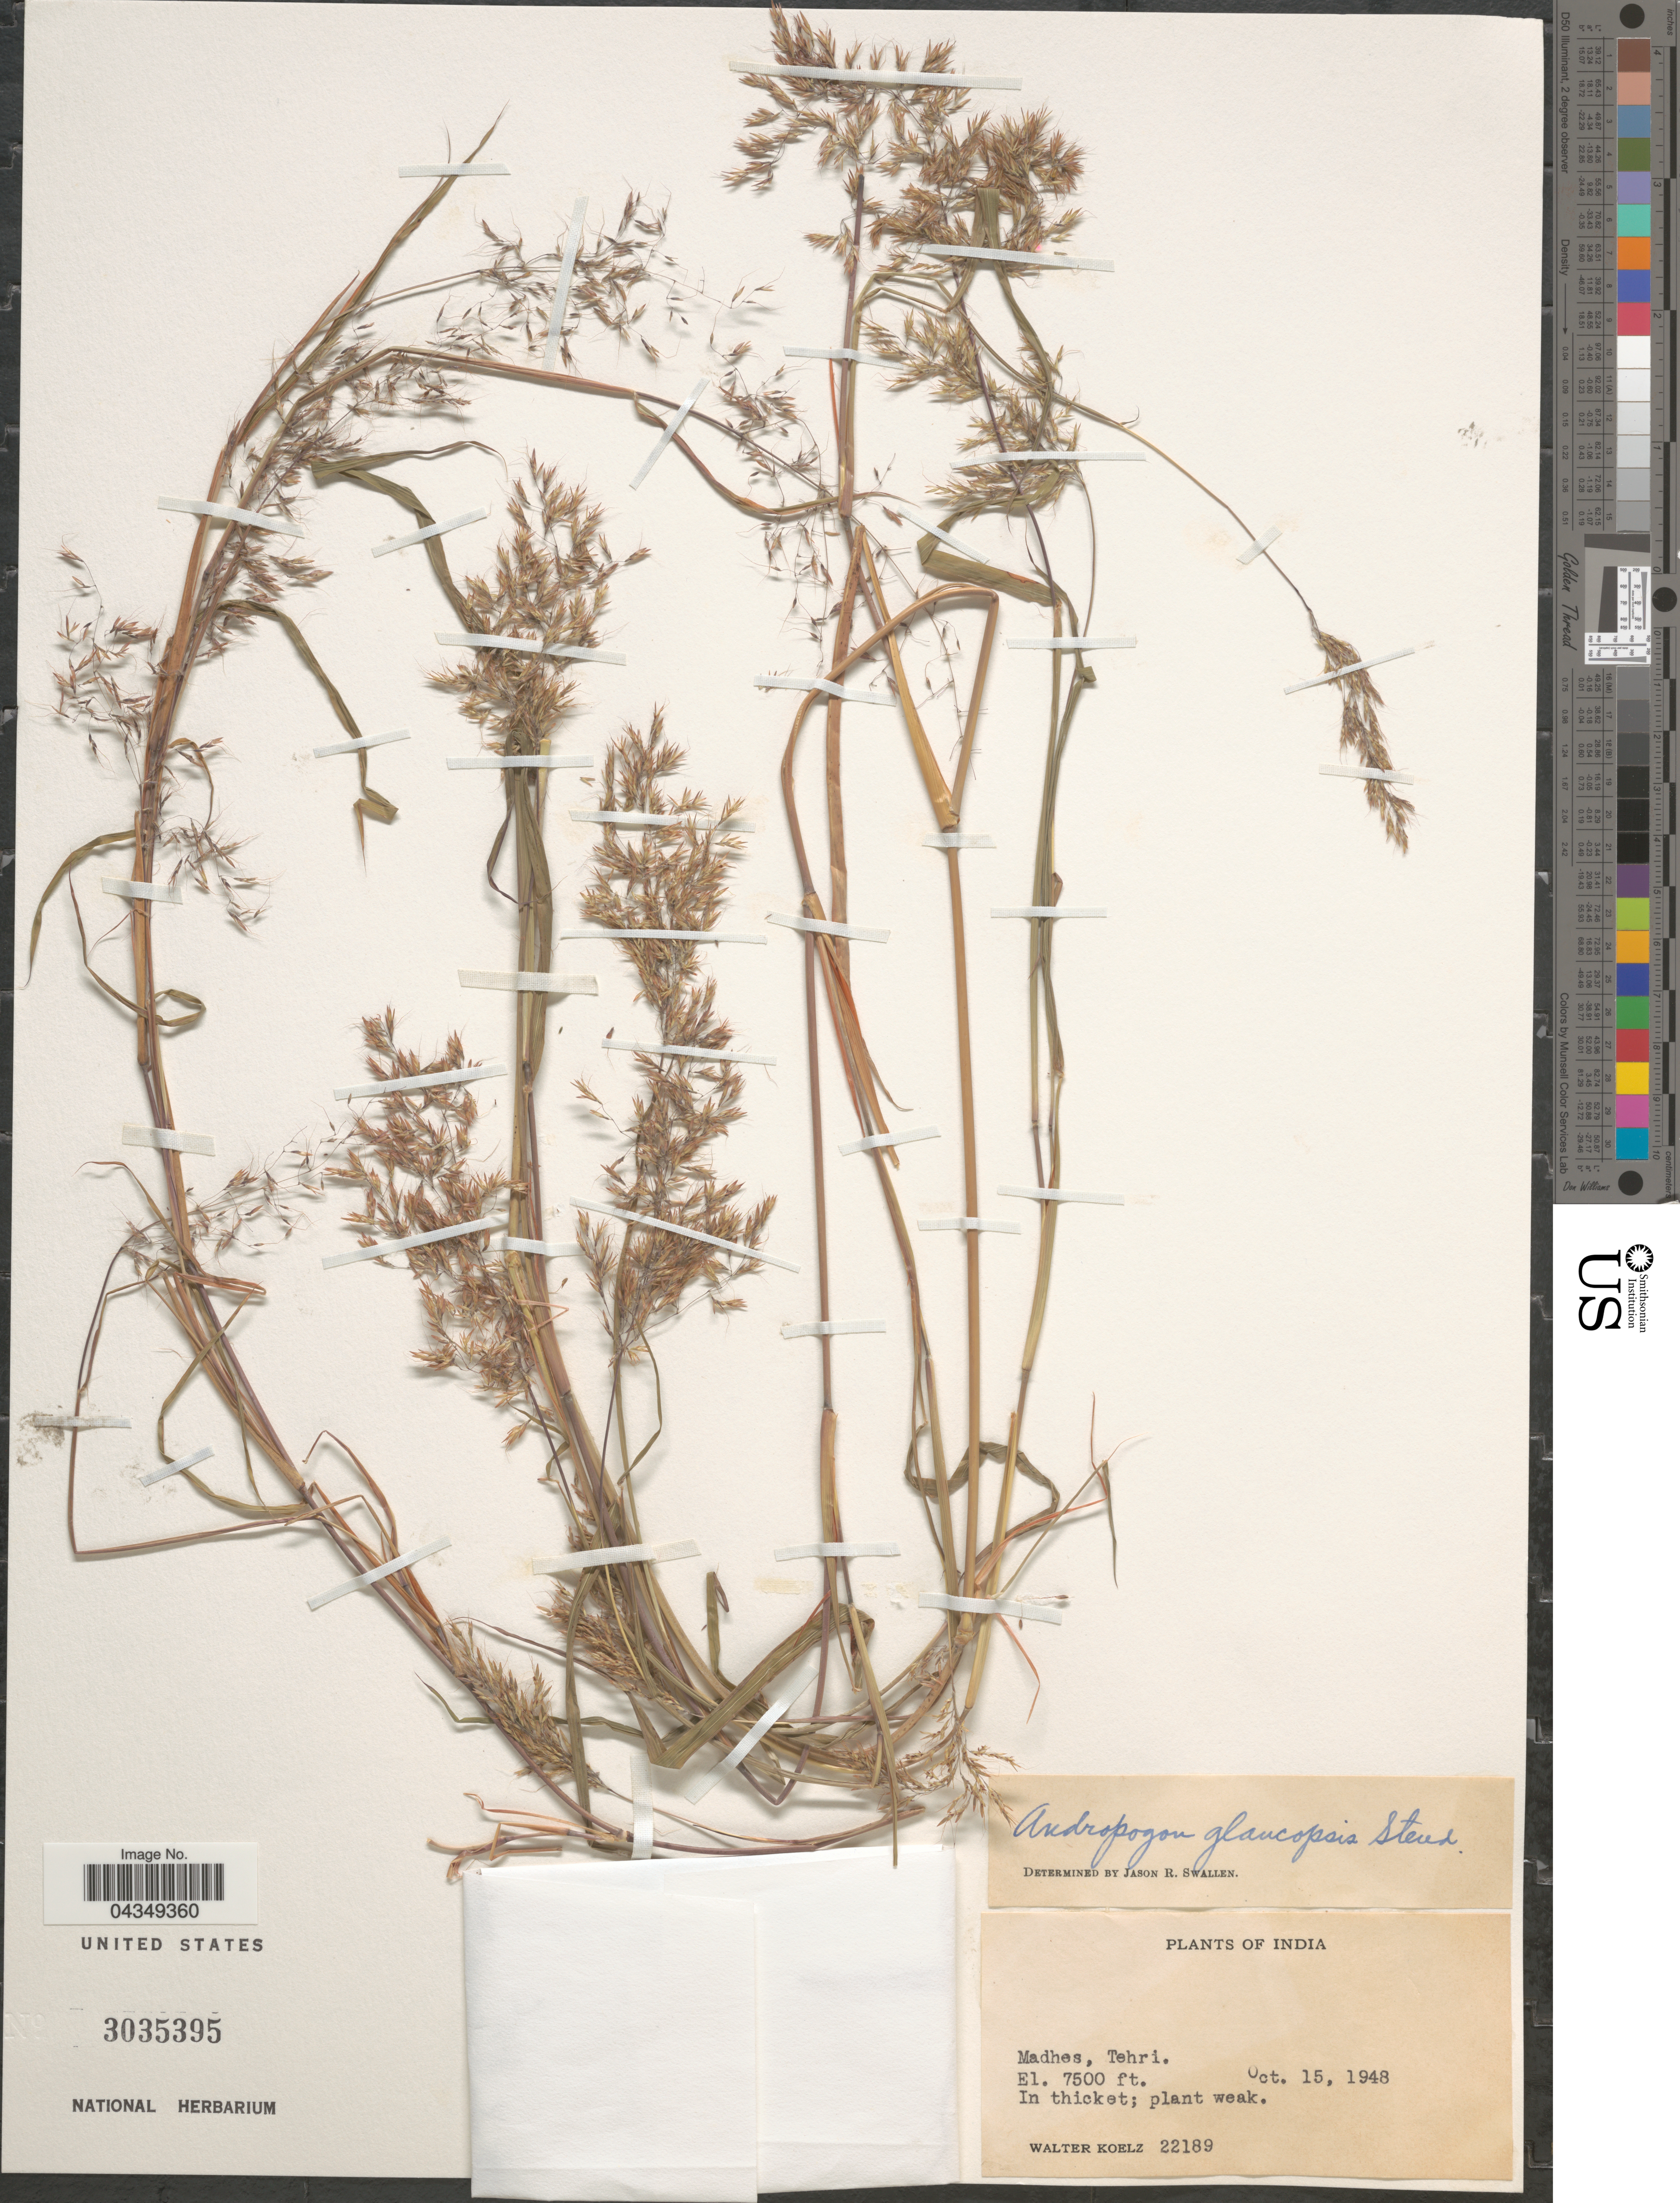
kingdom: Plantae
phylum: Tracheophyta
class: Liliopsida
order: Poales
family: Poaceae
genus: Capillipedium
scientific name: Capillipedium assimile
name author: (Steud.) A. Camus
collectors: W. N. Koelz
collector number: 22189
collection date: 1948-10-15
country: India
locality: Madhes, Tehri.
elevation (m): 2286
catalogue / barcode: US 3035395